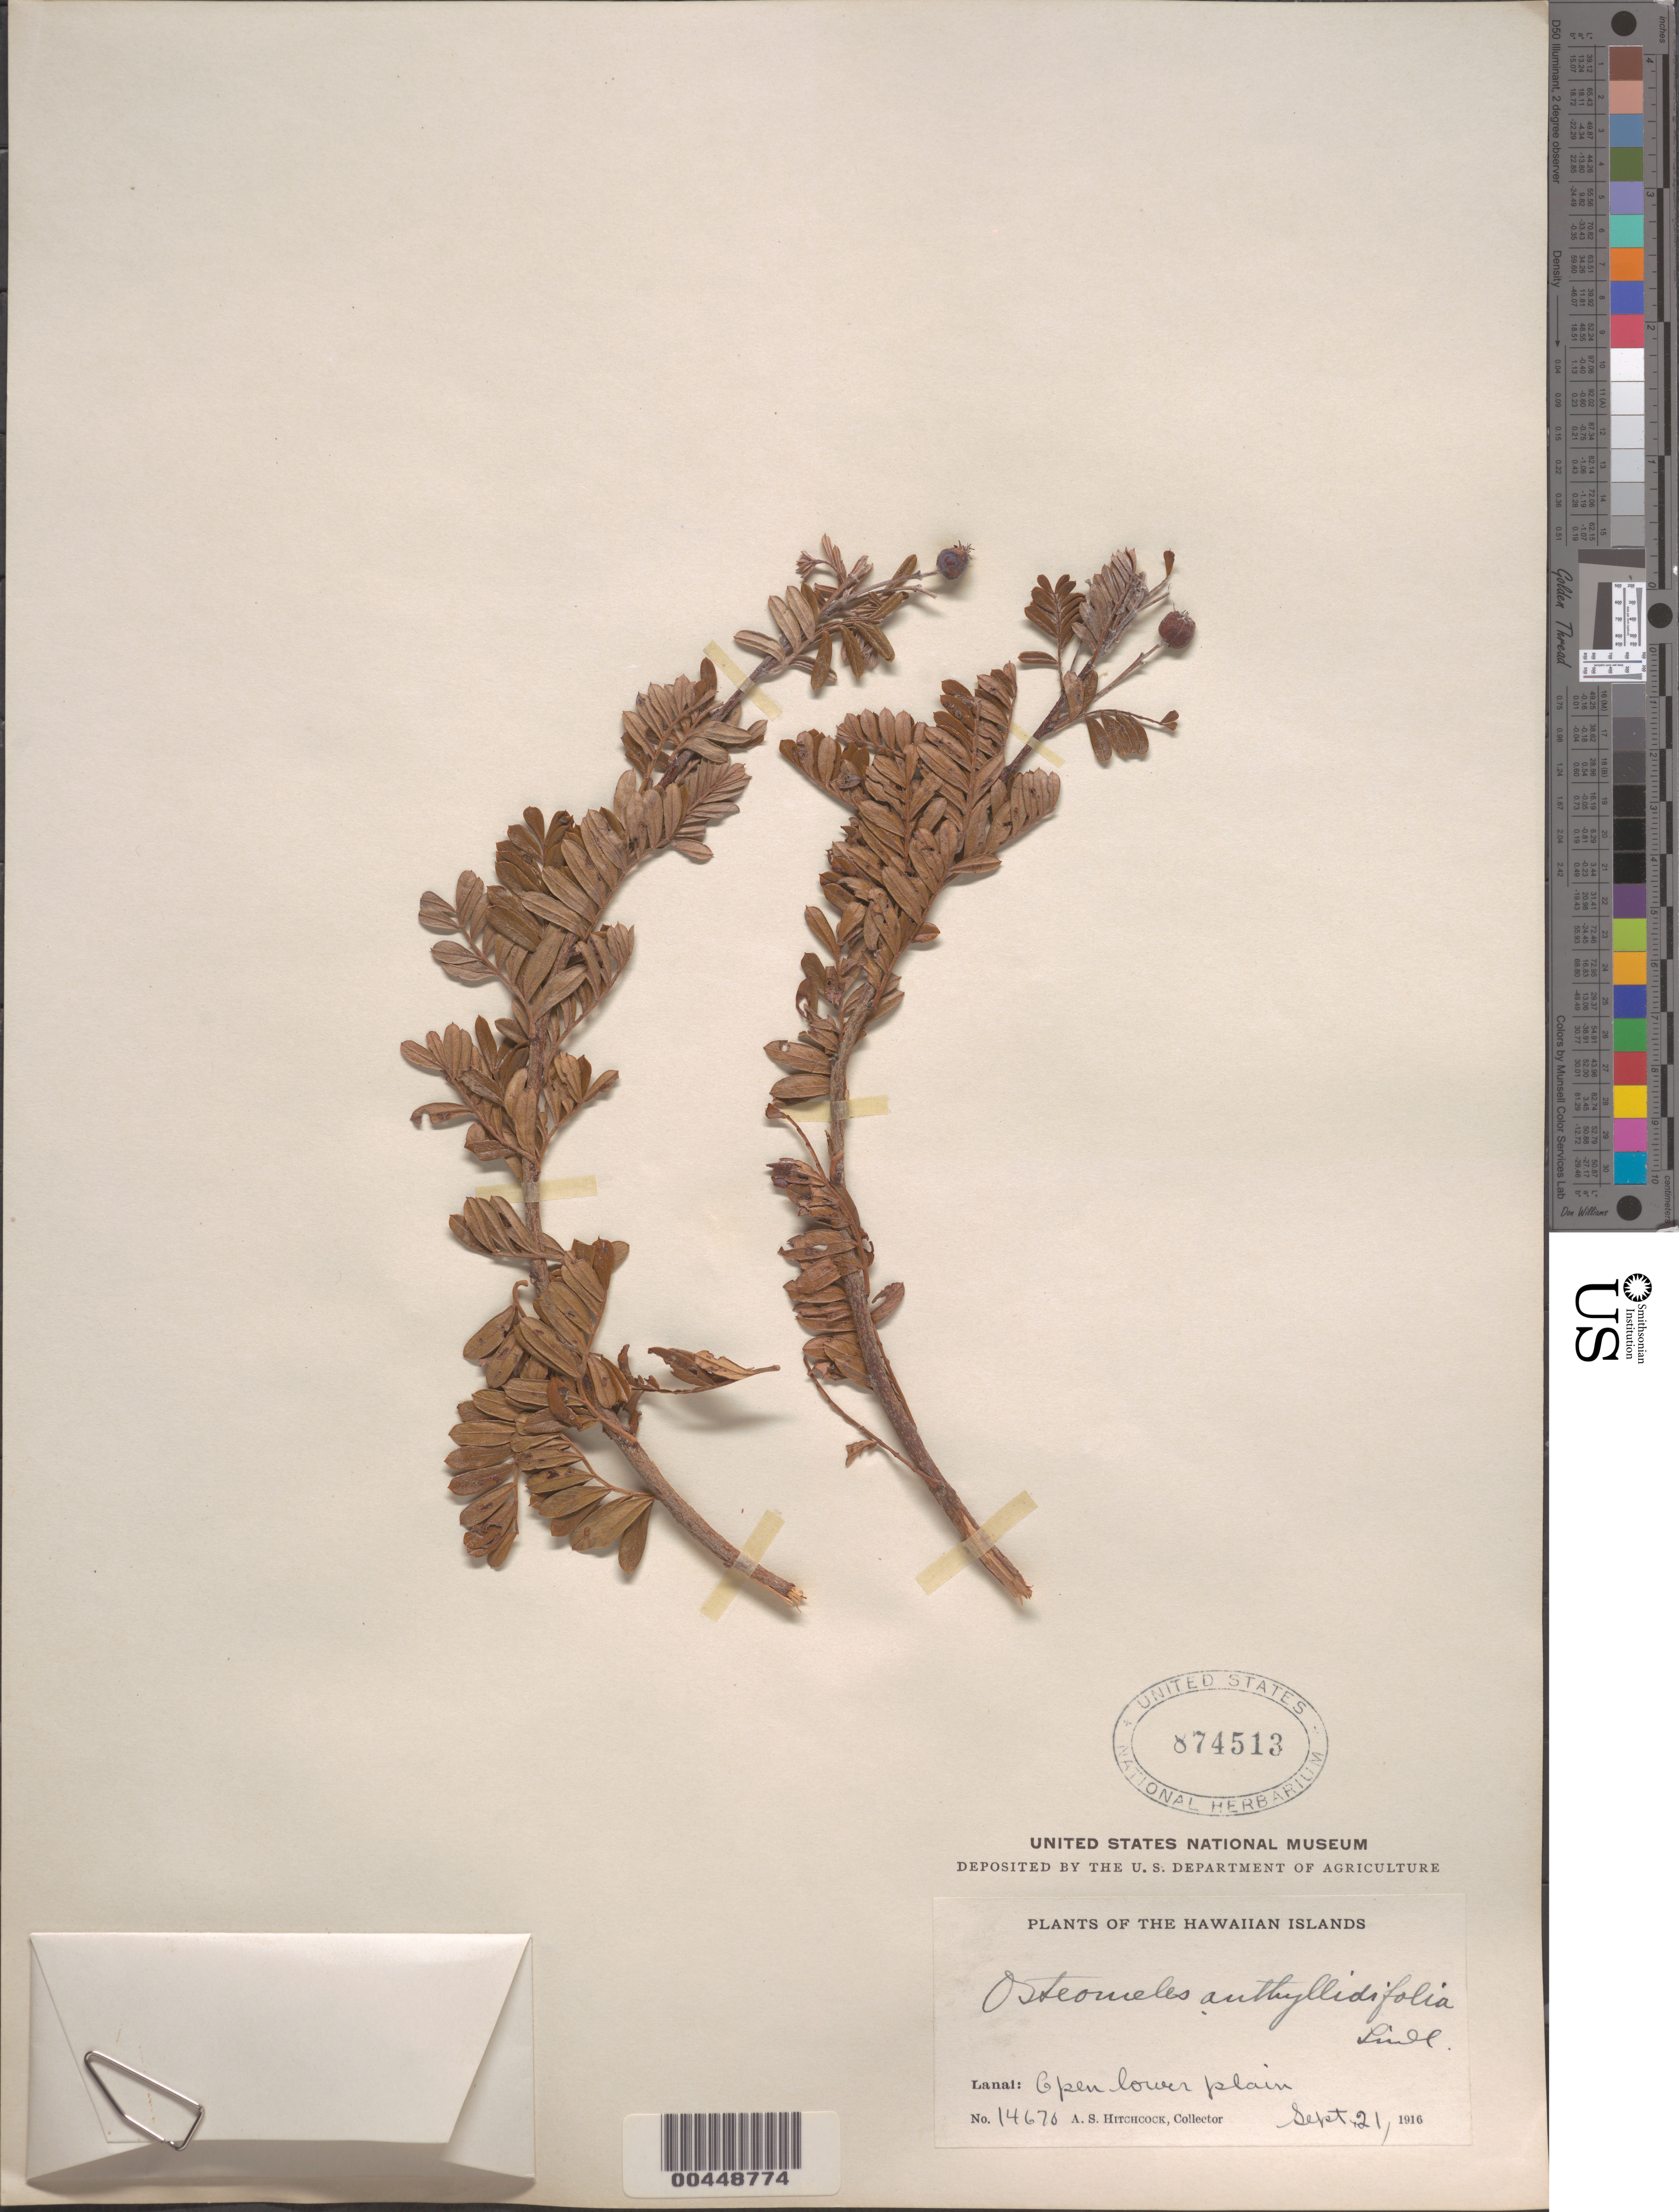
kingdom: Plantae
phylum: Tracheophyta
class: Magnoliopsida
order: Rosales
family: Rosaceae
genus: Osteomeles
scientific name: Osteomeles anthyllidifolia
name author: (Small) Lindl.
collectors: A. S. Hitchcock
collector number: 14670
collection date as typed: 21 Sep 1916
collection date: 1916-09-21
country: United States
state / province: Hawaii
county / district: Maui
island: Lana'i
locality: Open lower plain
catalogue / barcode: US 874513